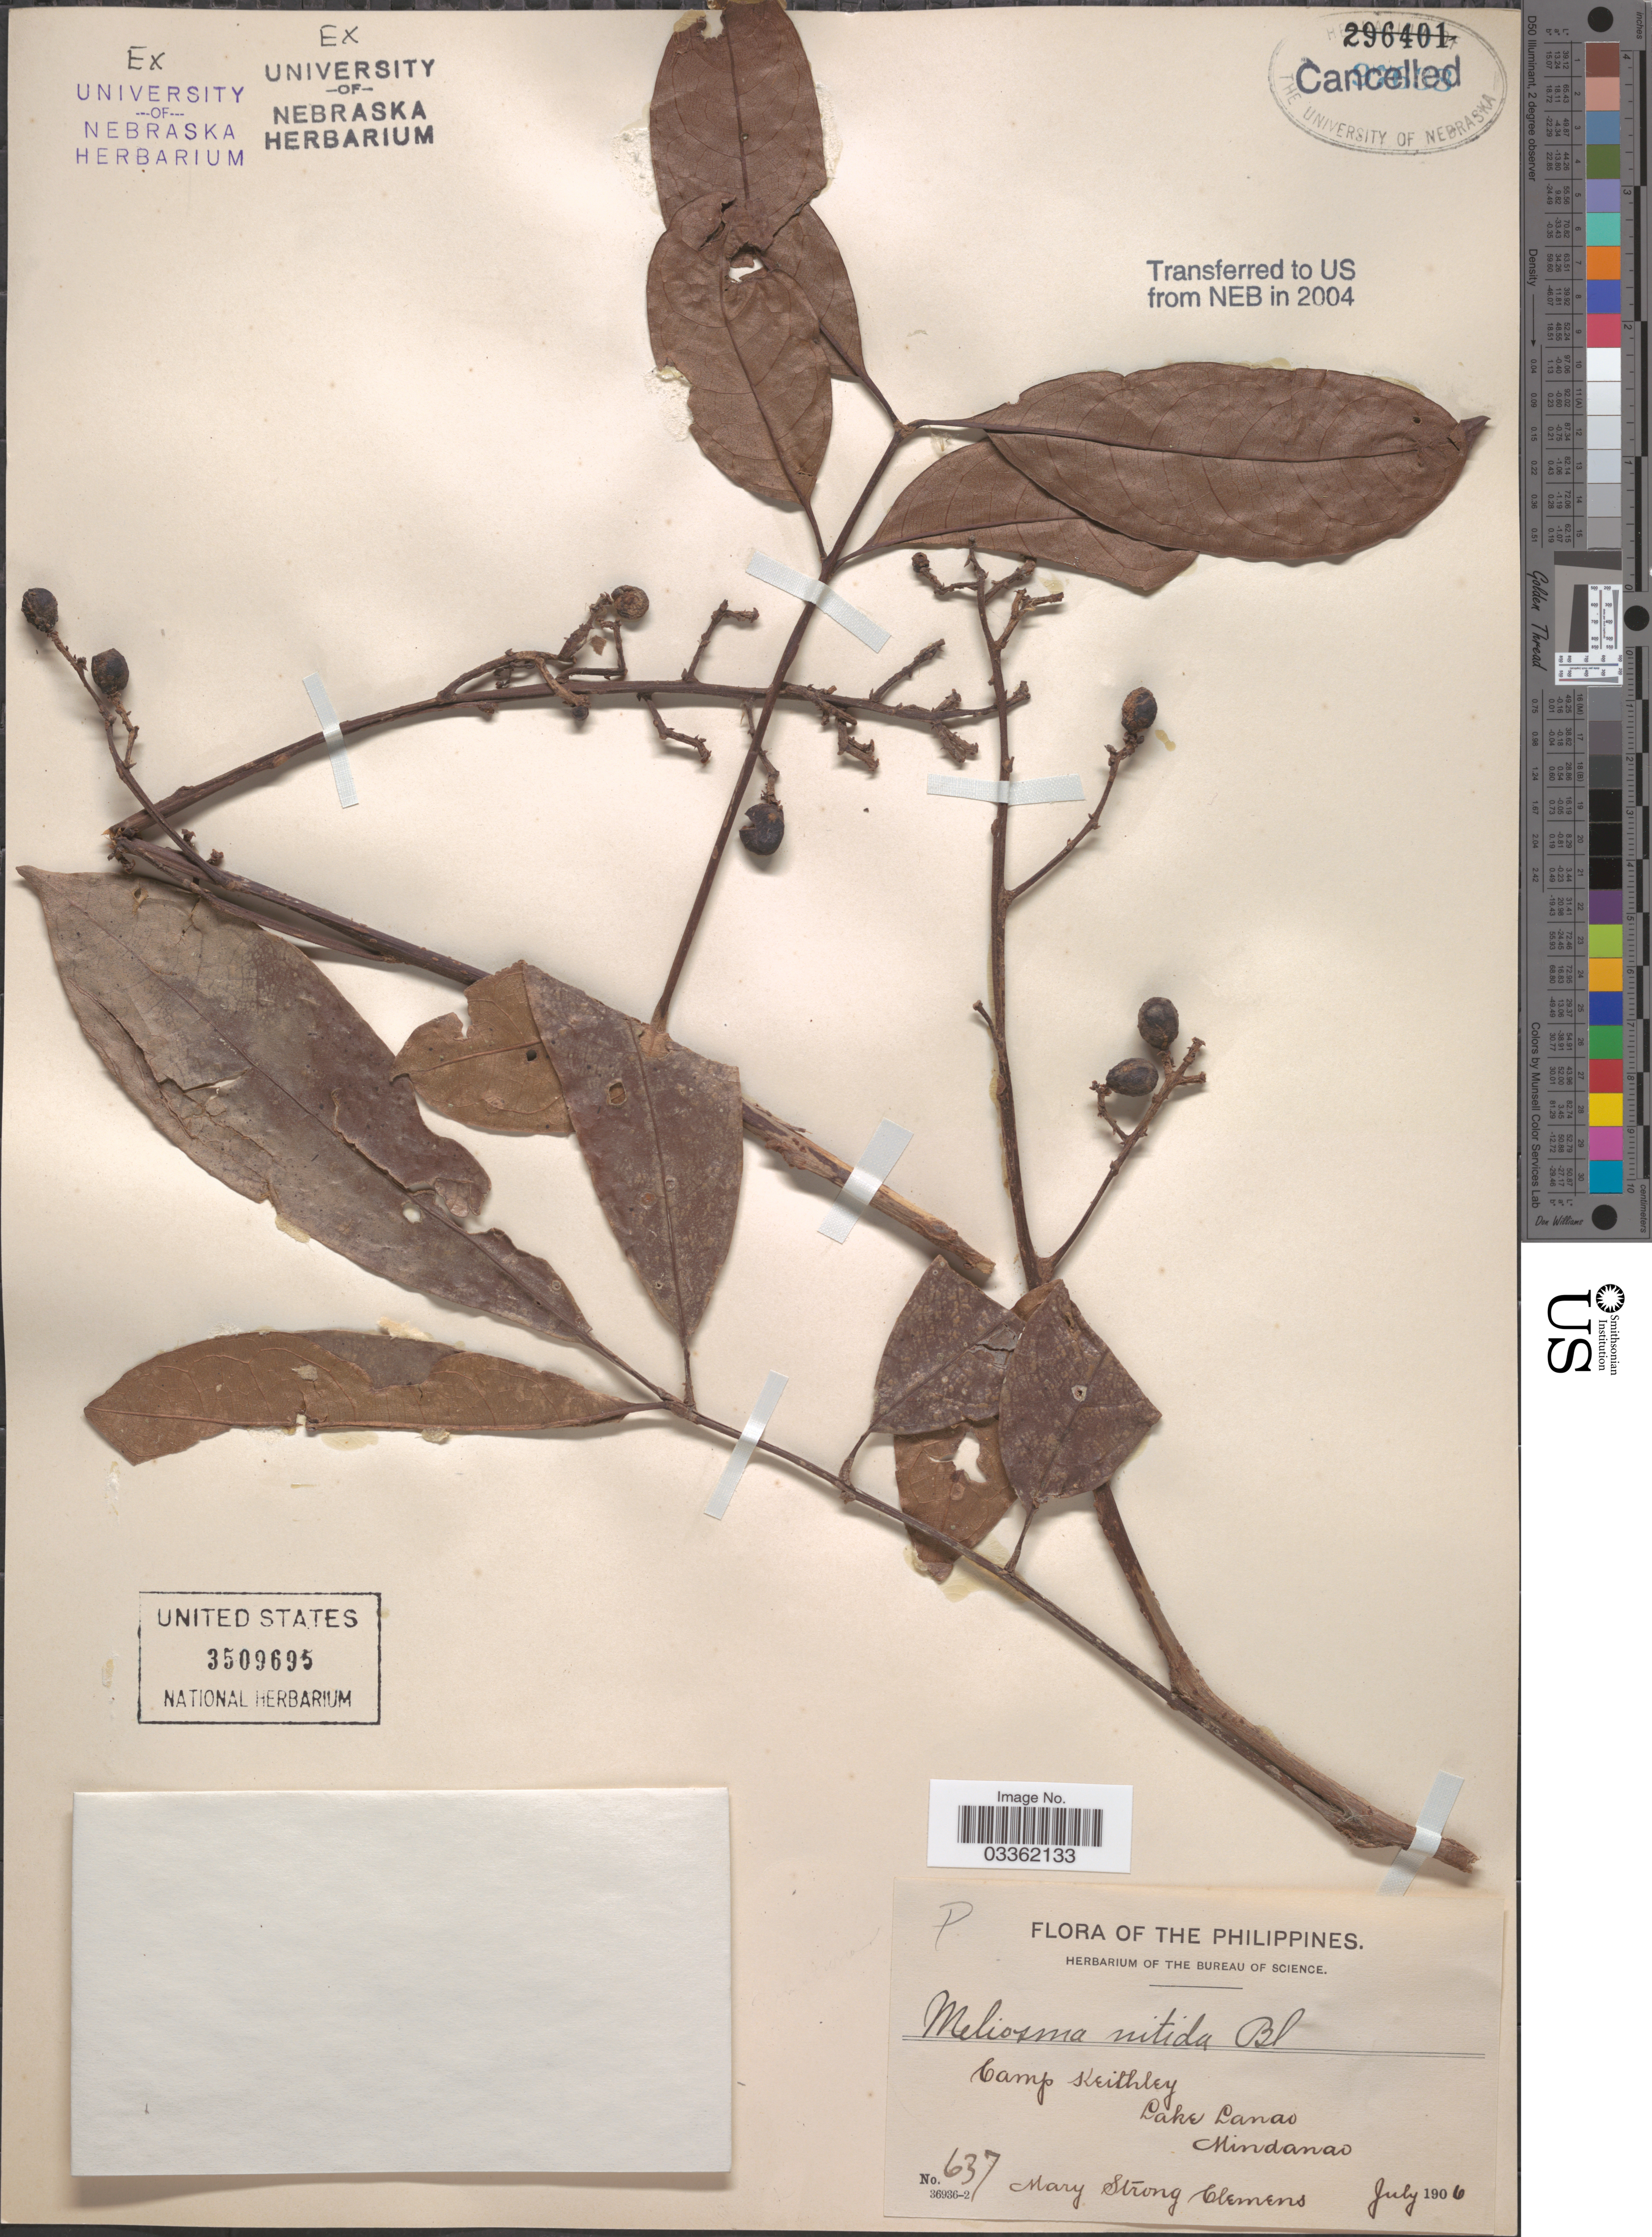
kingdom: Plantae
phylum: Tracheophyta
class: Magnoliopsida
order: Proteales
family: Sabiaceae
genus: Meliosma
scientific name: Meliosma sumatrana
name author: (Jack) Walp.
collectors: M. S. Clemens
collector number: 637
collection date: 1906-07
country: Philippines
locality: Camp Keithley. Lake Lanao. Mindanao.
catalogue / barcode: US 3509695